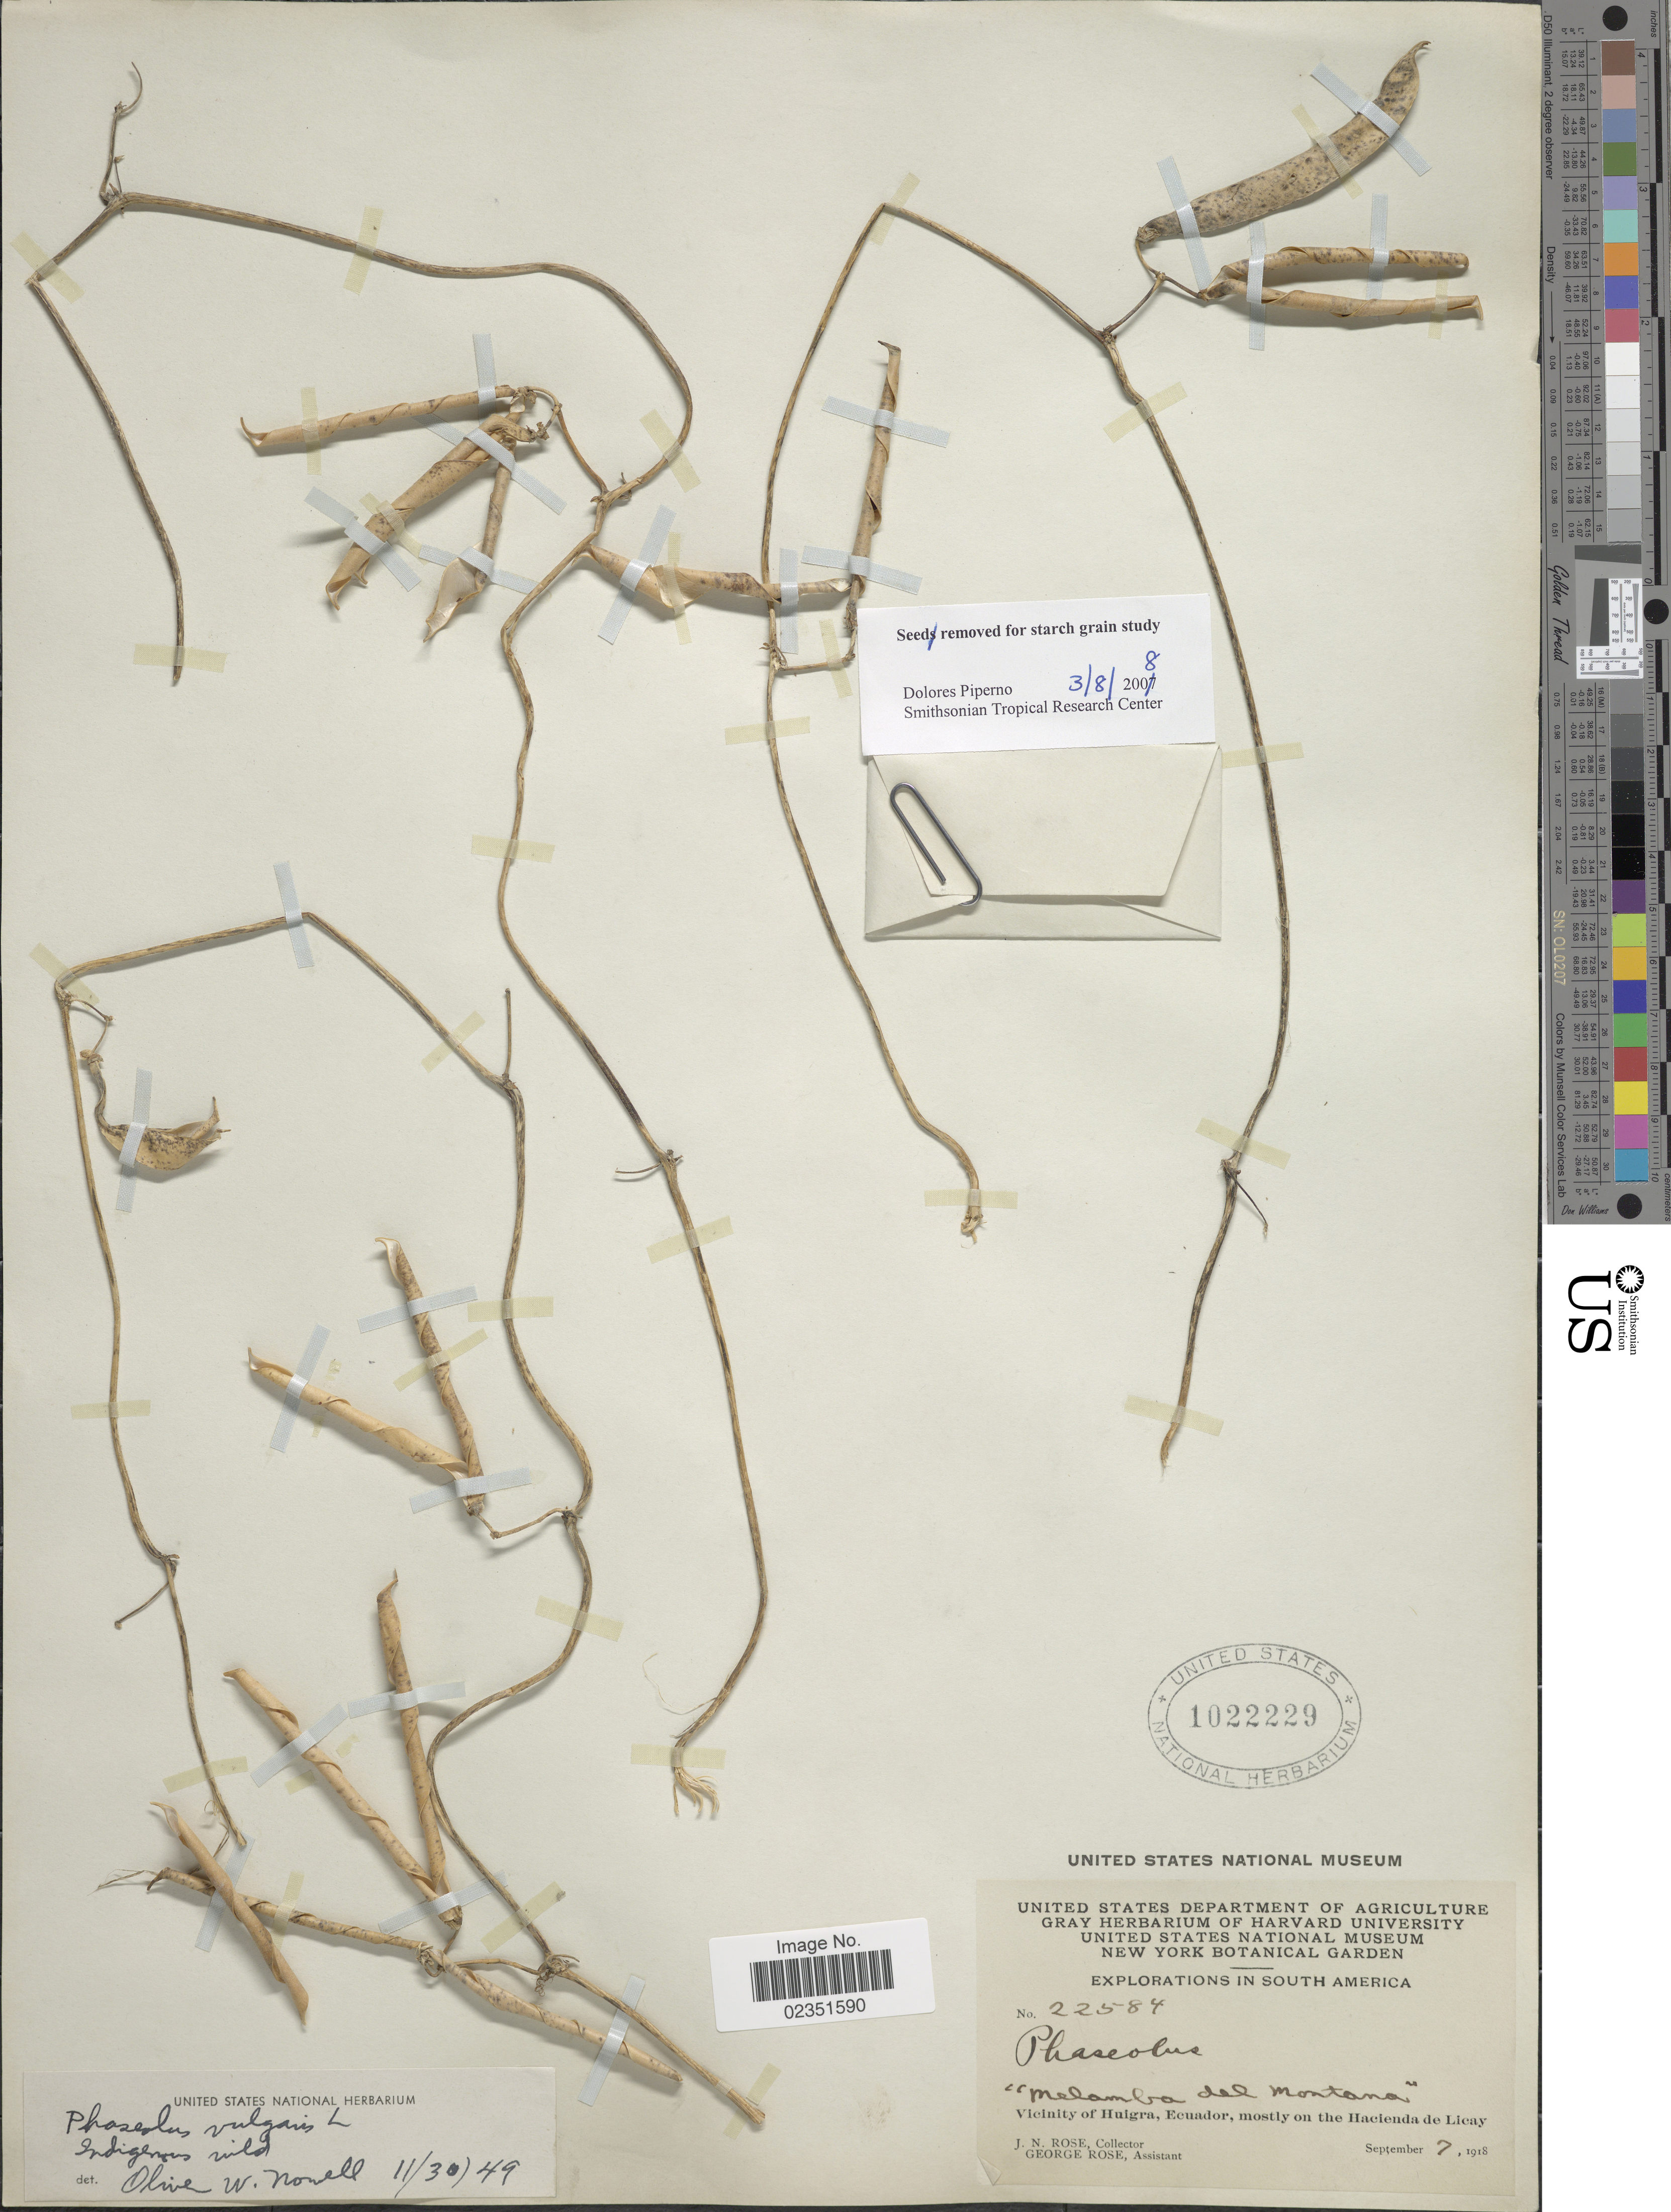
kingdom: Plantae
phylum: Tracheophyta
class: Magnoliopsida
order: Fabales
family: Fabaceae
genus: Phaseolus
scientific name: Phaseolus vulgaris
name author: L.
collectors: J. N. Rose & G. Rose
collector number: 22584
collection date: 1918-09-07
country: Ecuador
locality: Melambo del Montana, Vicinity of Huigra, mostly on the Hacienda Licay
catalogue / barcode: US 1022229